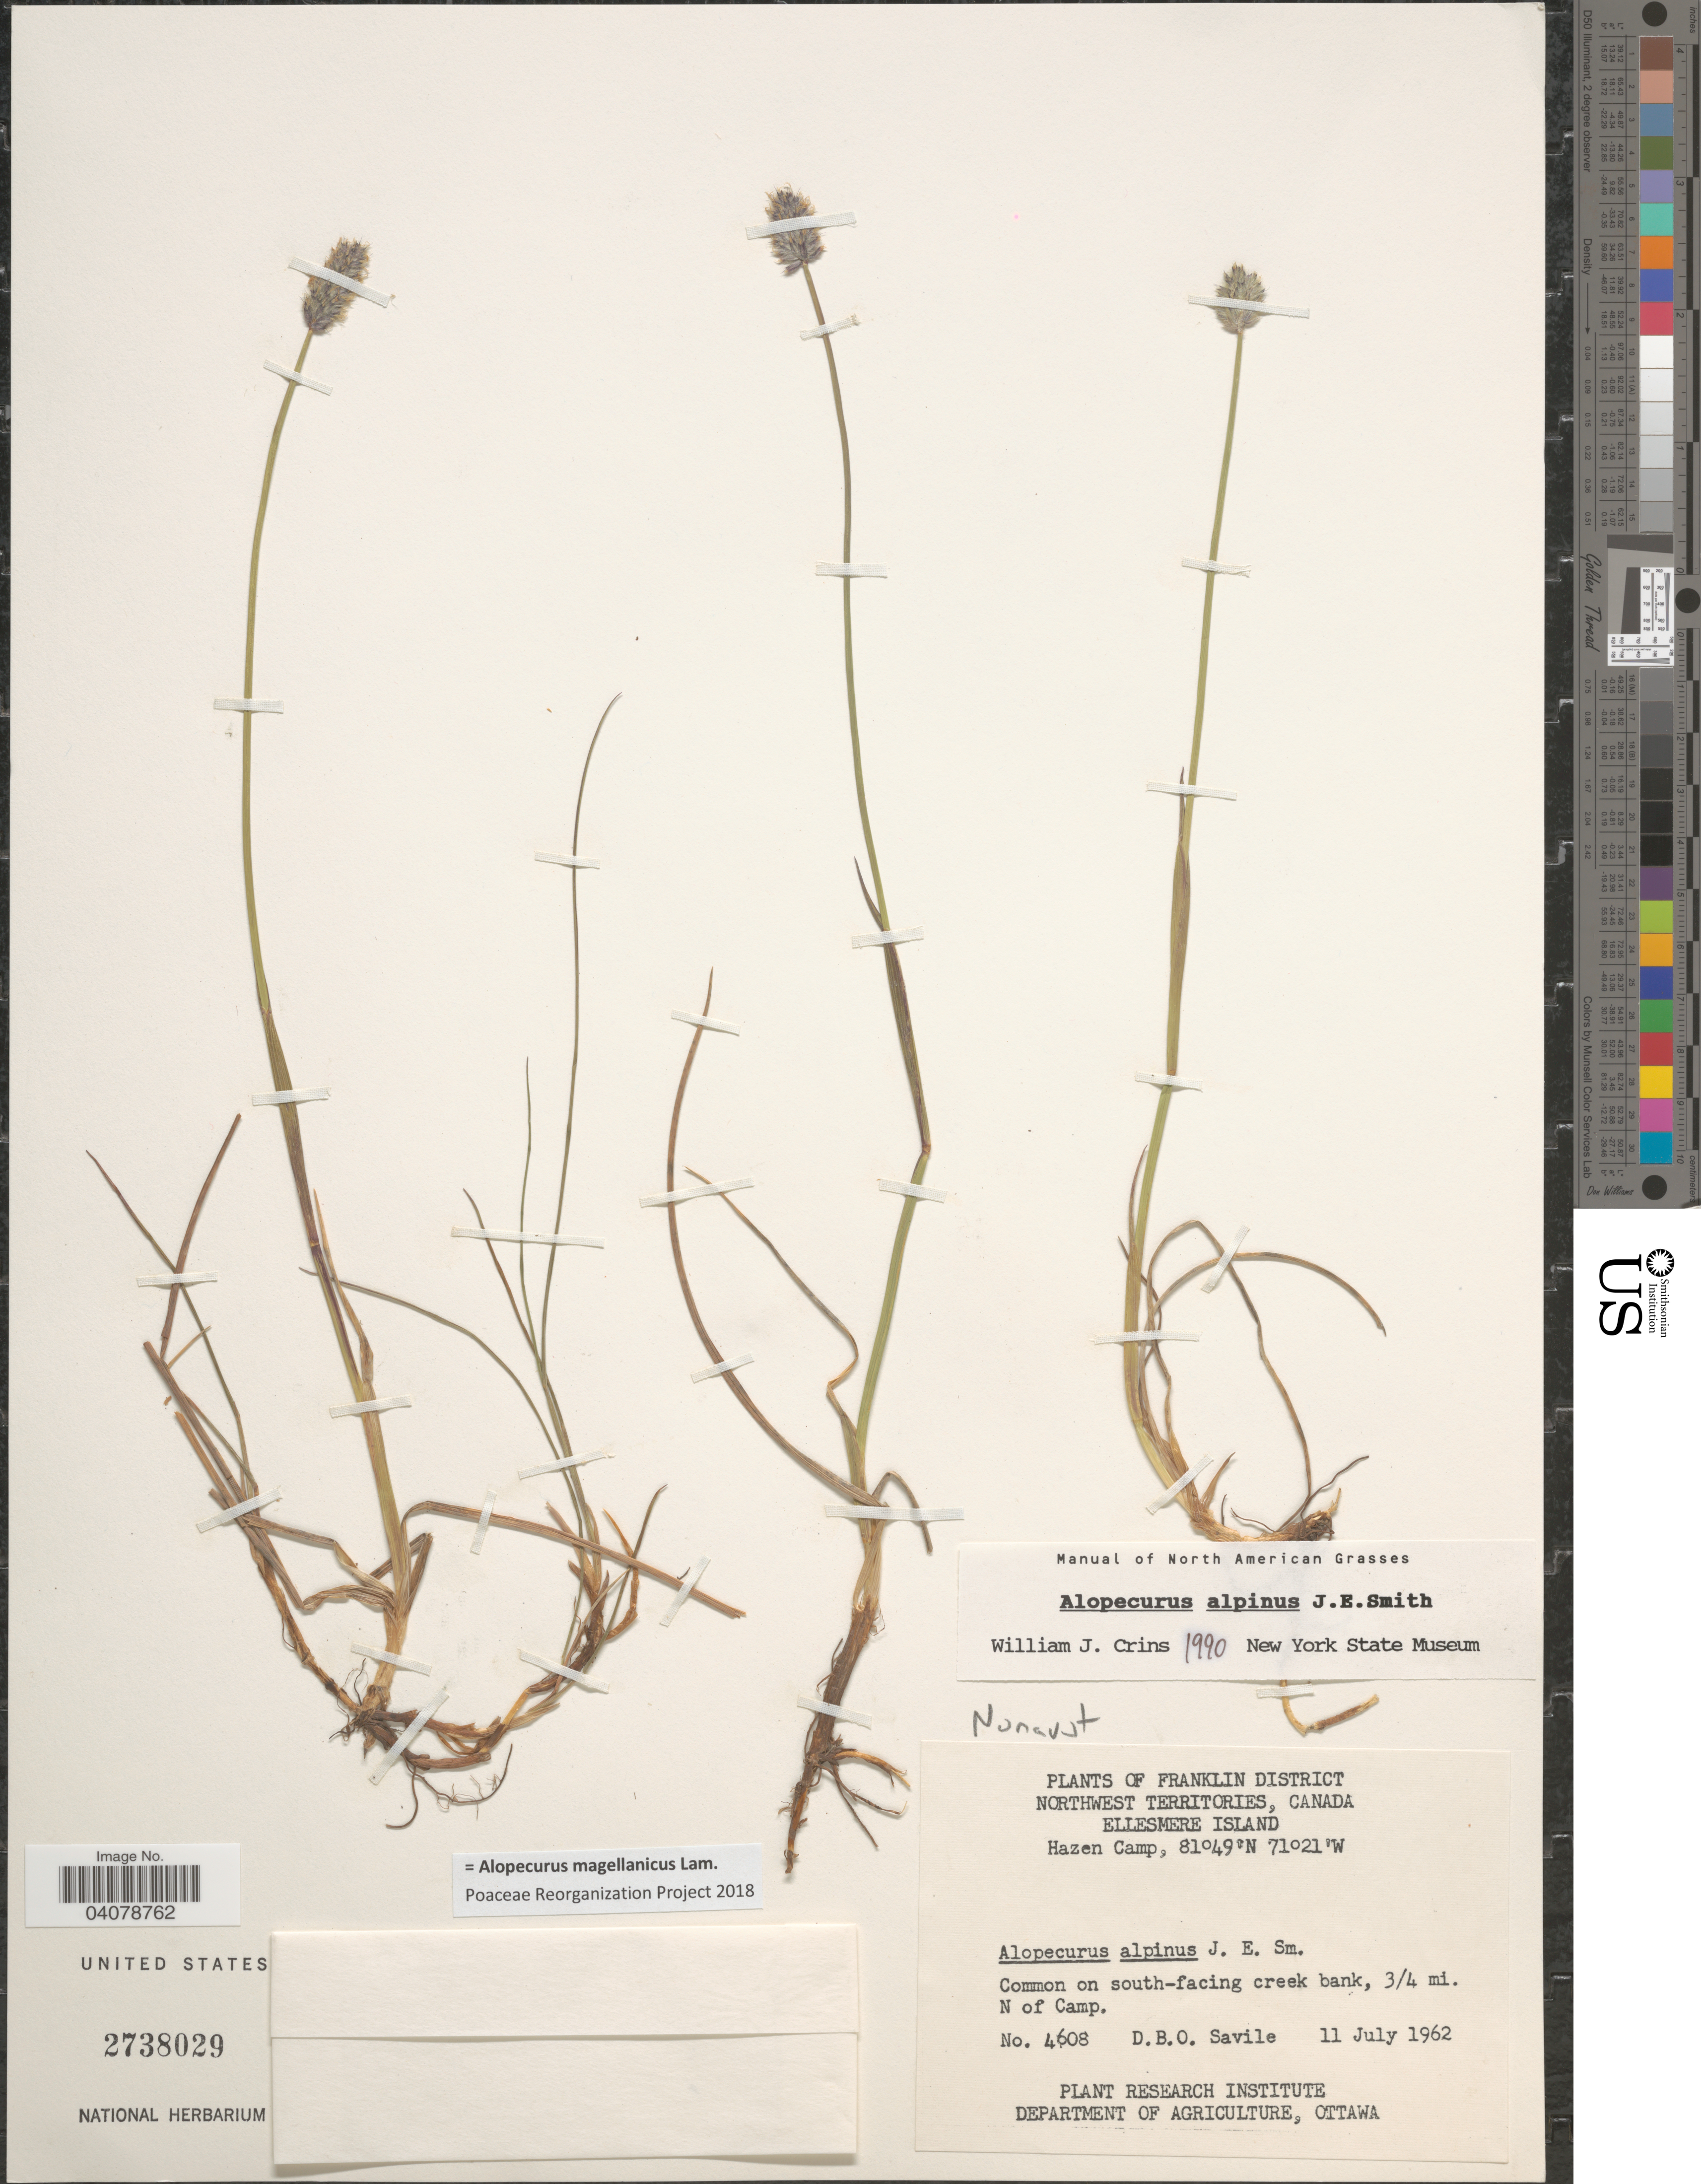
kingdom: Plantae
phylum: Tracheophyta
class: Liliopsida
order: Poales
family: Poaceae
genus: Alopecurus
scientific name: Alopecurus magellanicus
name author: Lam.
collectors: D. Savile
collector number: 4608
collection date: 1962-07-11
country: Canada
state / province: Northwest Territories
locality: Franklin District. Ellesmere Island. Hazen Camp. Common on south-facing creek bank, 3/4 mi N of Camp.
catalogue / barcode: US 2738029